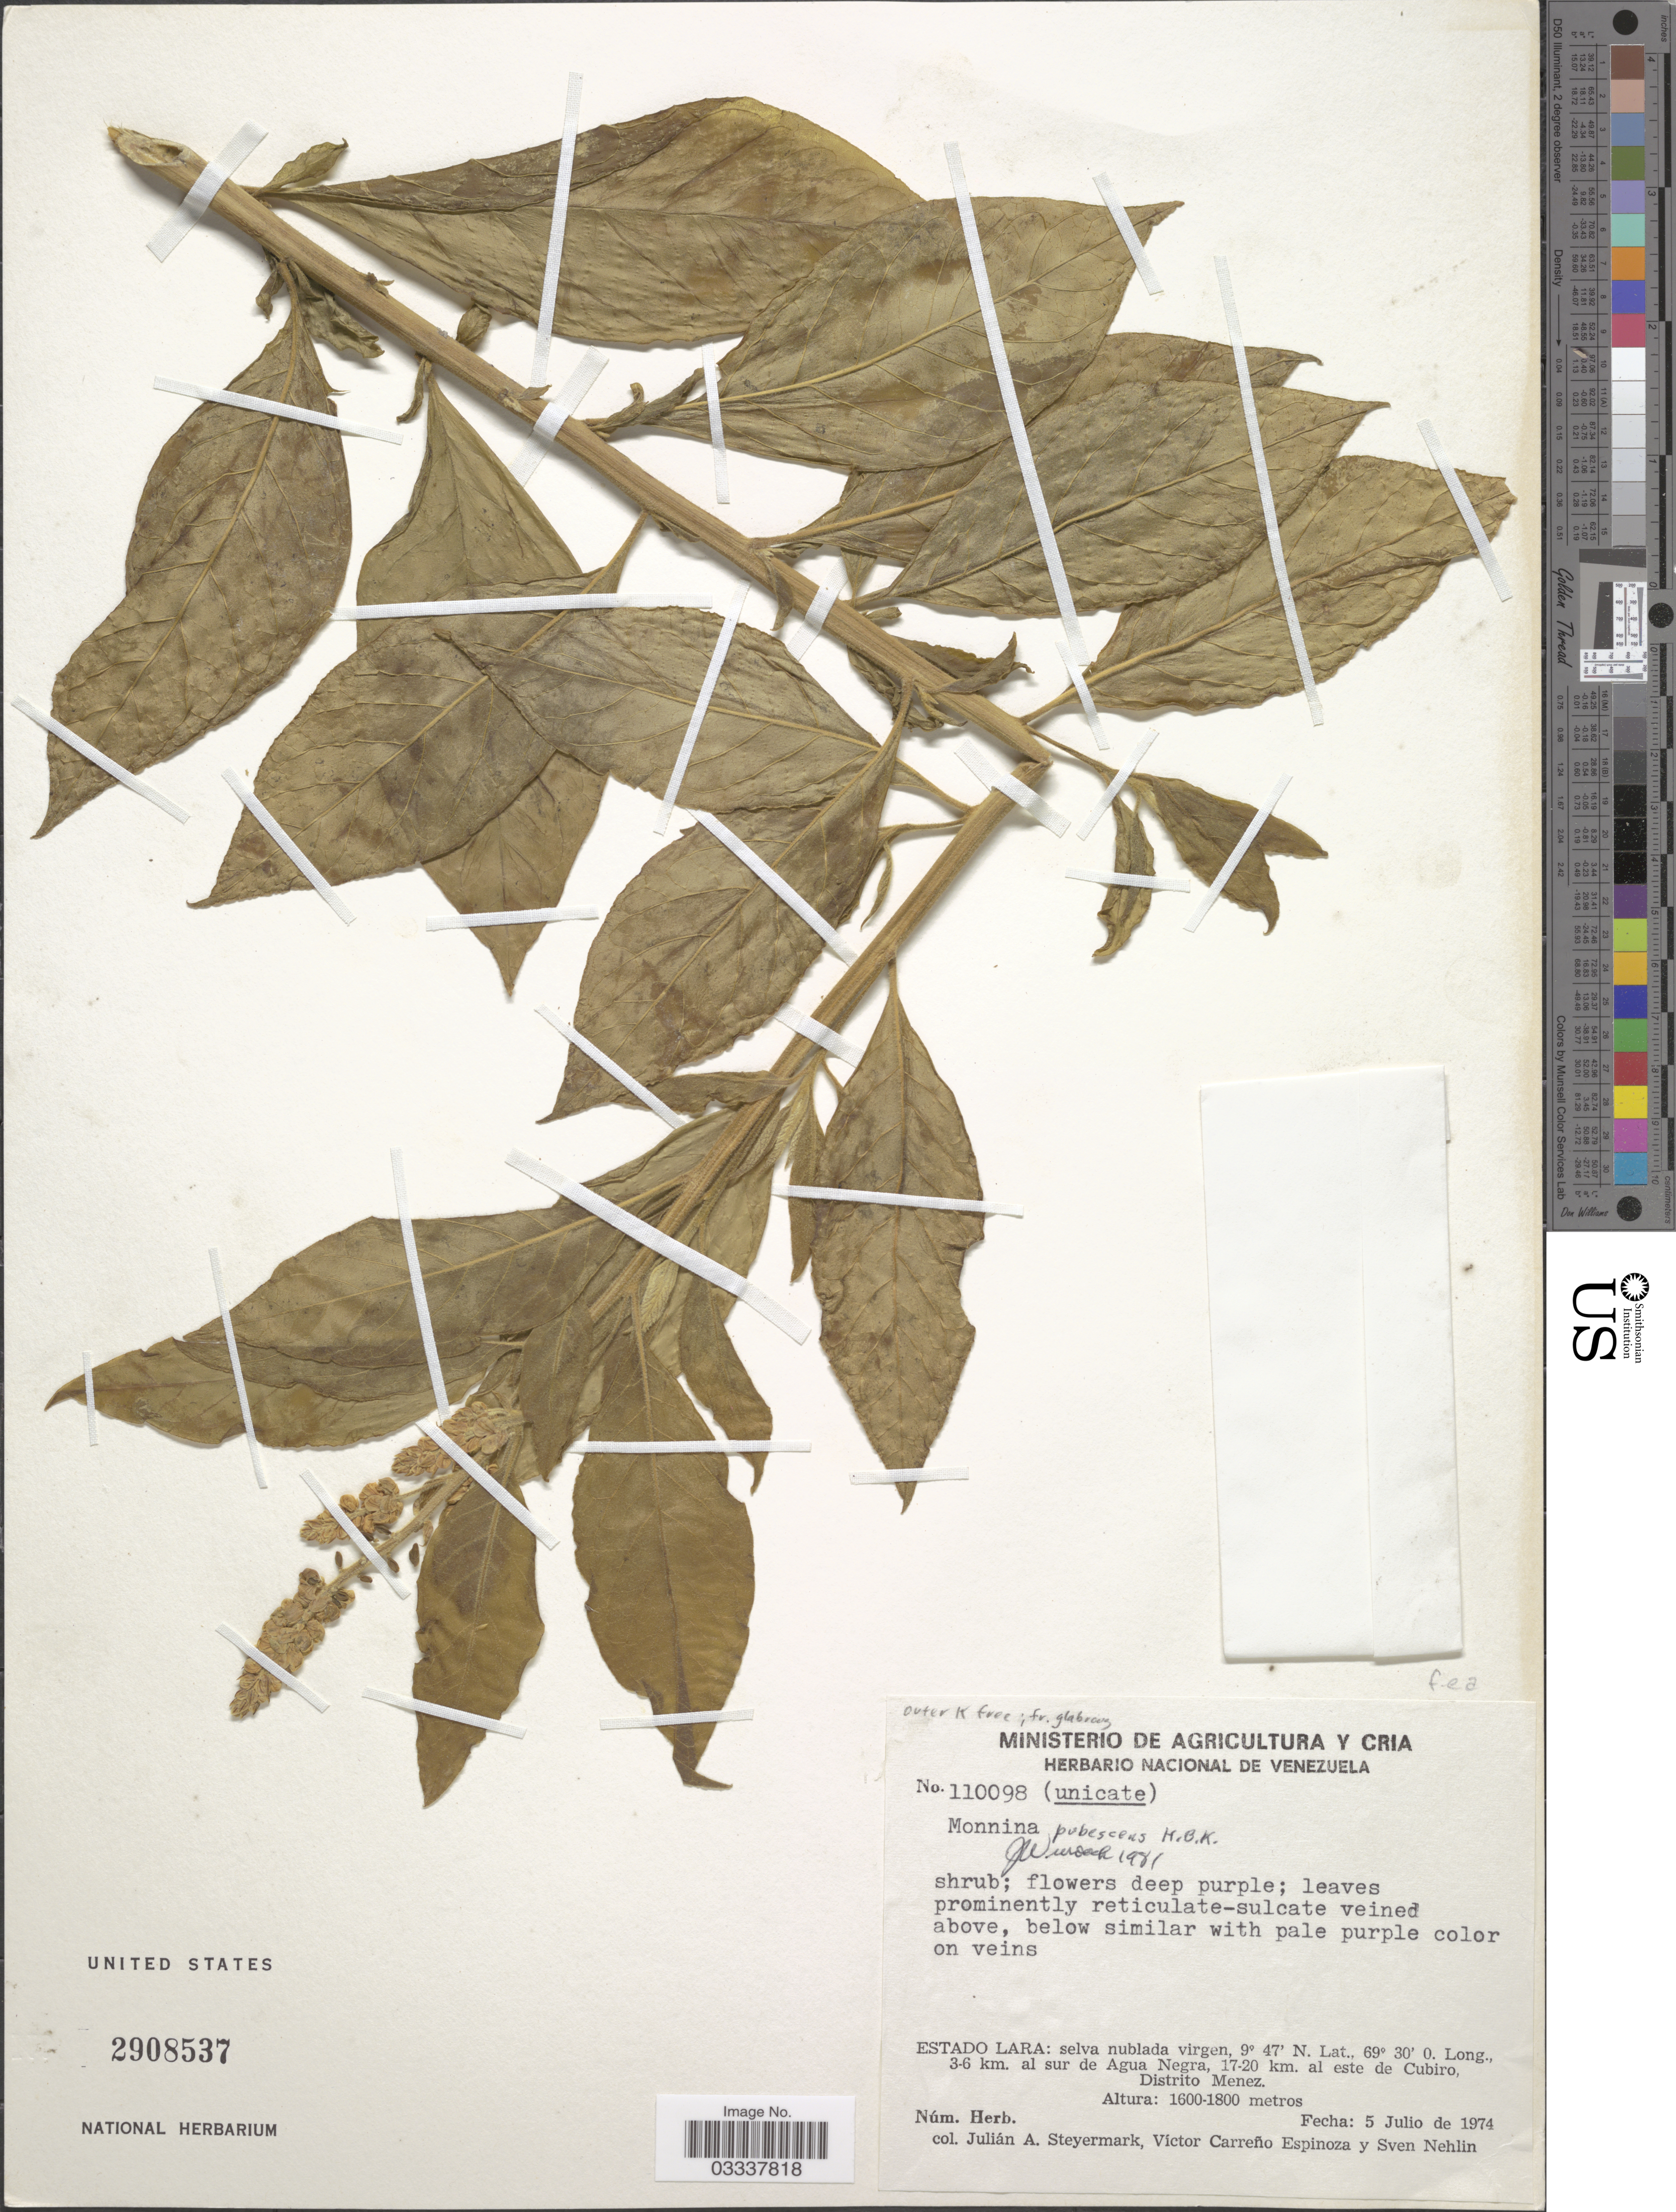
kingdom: Plantae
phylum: Tracheophyta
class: Magnoliopsida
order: Fabales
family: Polygalaceae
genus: Monnina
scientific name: Monnina pubescens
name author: Kunth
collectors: J. Steyermark, V. Espinoza & S. Nehlin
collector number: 110098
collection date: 1974-07-05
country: Venezuela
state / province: Lara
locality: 3-6 km. al sur de Agua Negra, 17-20 km. al este de Cubiro, Distrito Menez.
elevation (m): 1600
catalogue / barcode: US 2908537